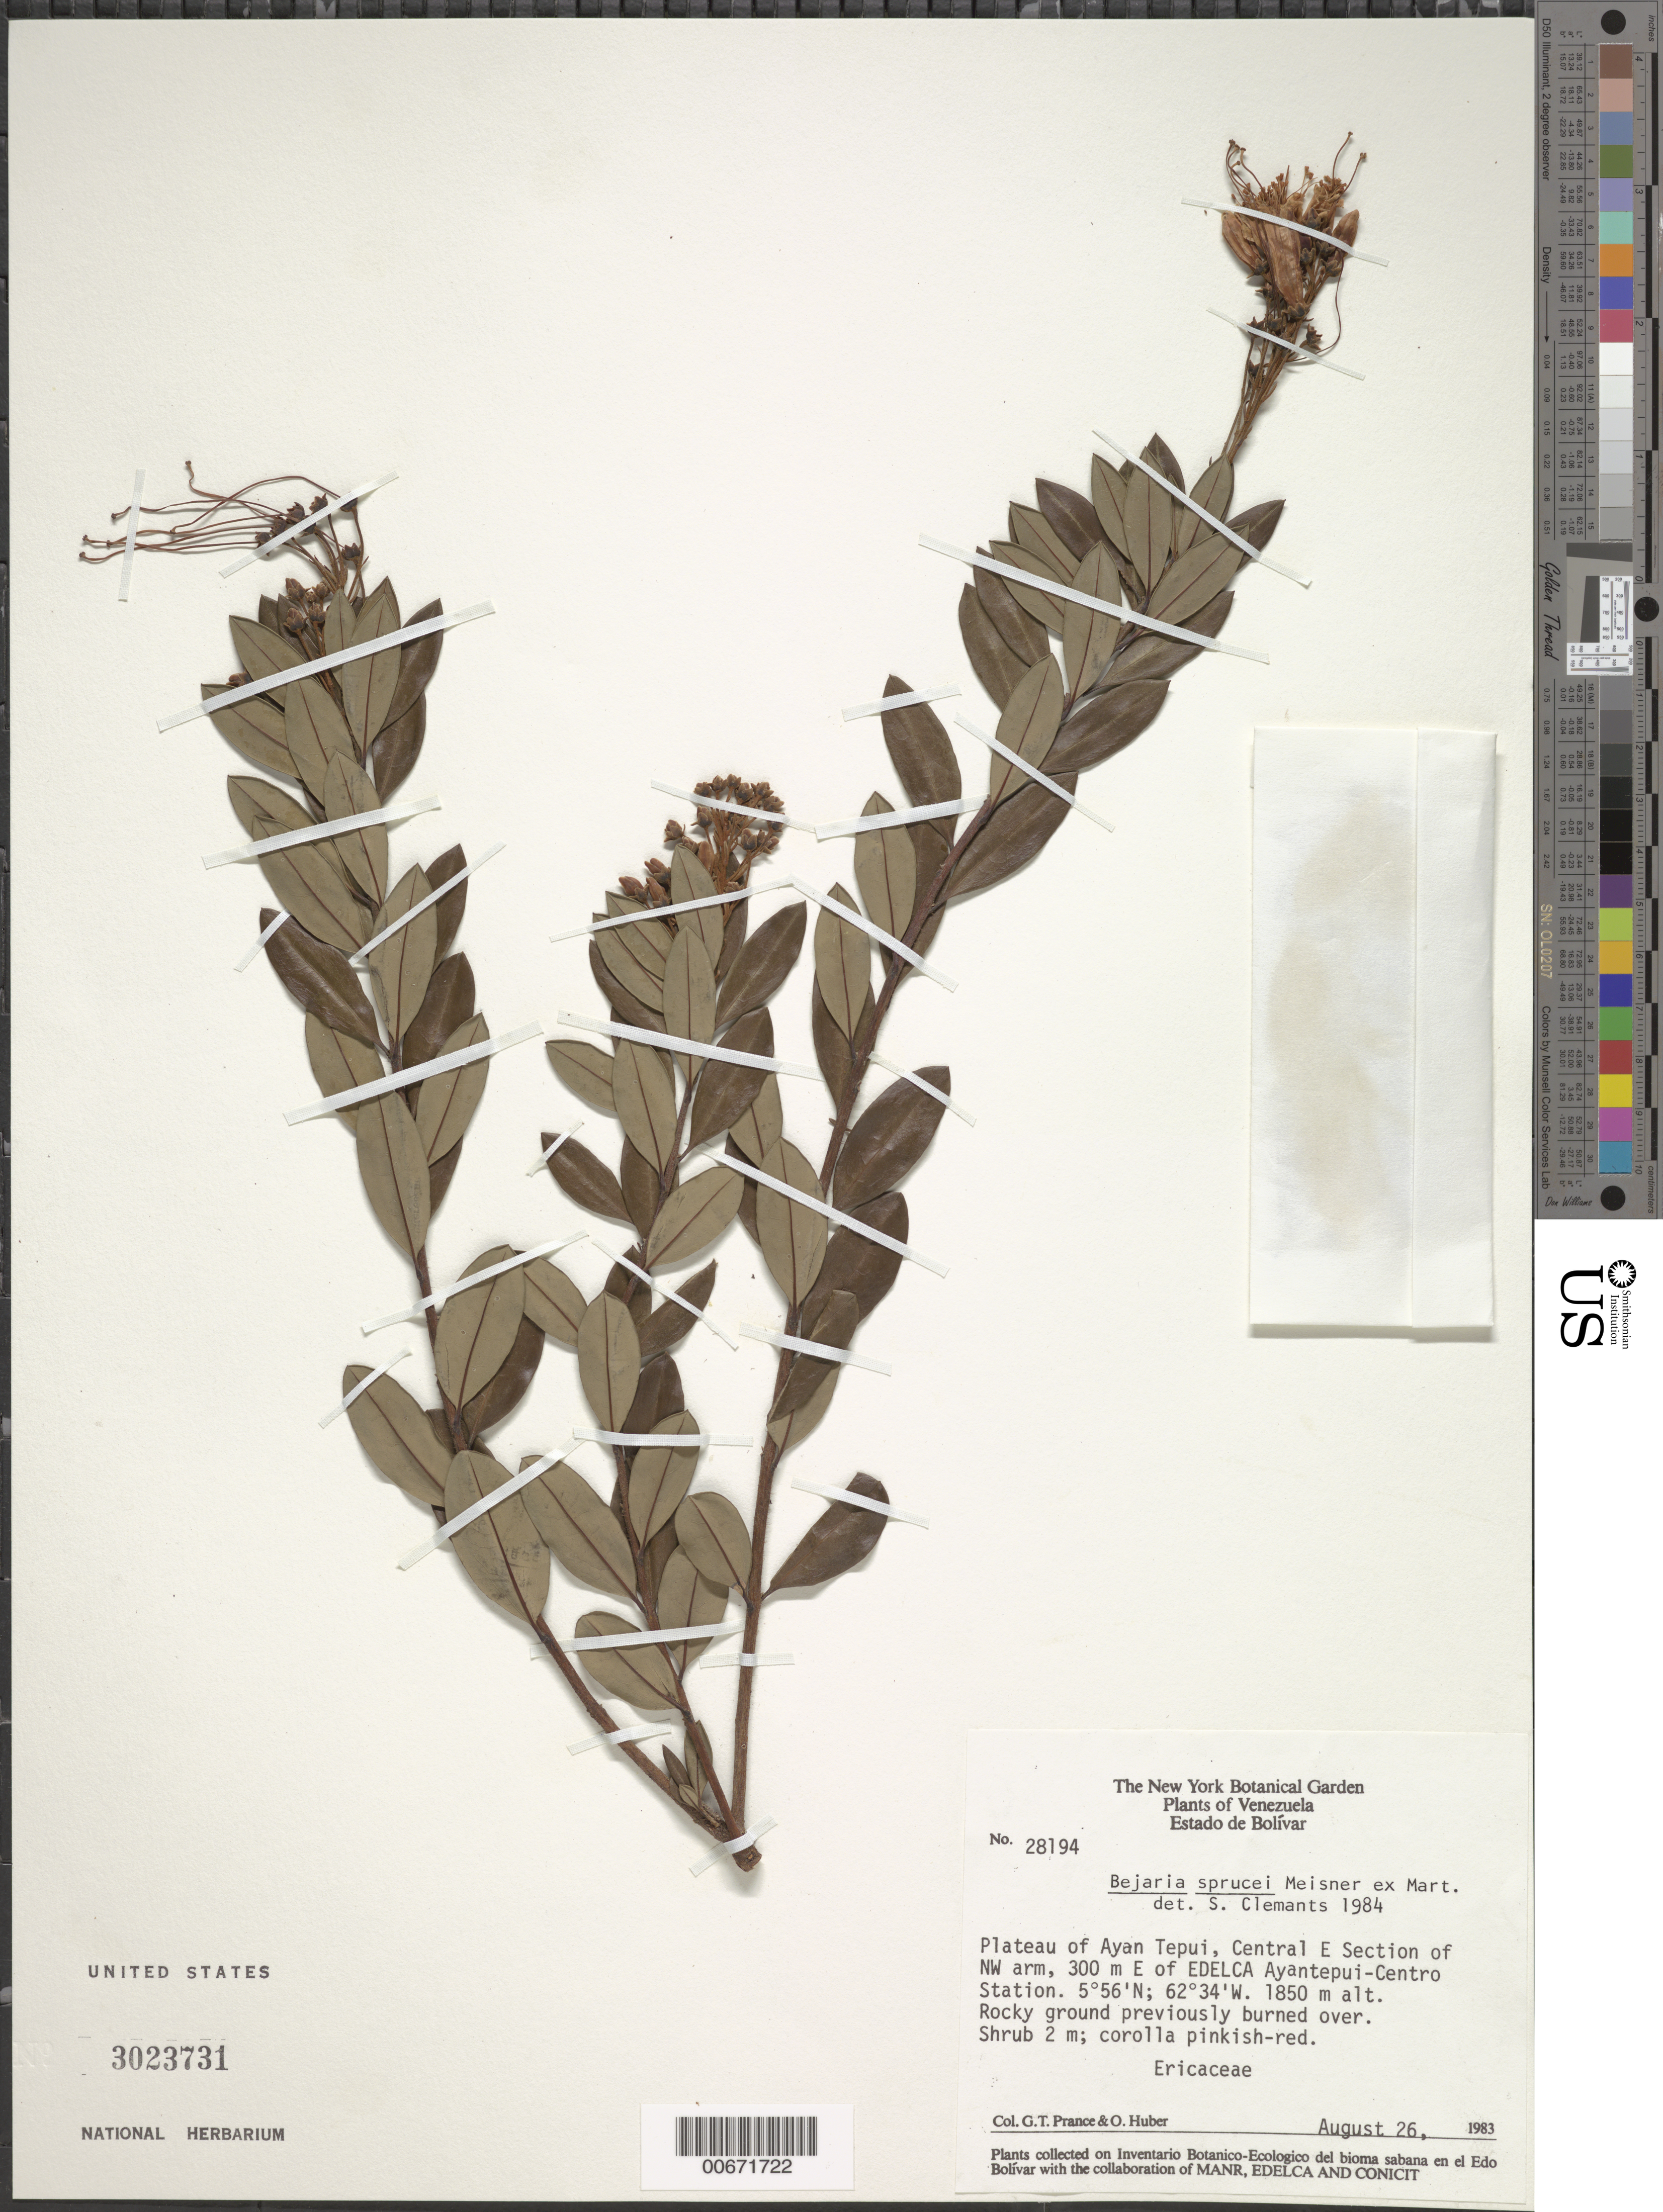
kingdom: Plantae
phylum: Tracheophyta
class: Magnoliopsida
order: Ericales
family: Ericaceae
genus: Bejaria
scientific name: Bejaria sprucei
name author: Meisn.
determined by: Clemants, S. E.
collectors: G. T. Prance & O. Huber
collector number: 28194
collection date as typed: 26-Aug-83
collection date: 1983-08-26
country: Venezuela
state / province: Bolívar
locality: Auyan tepuí plateau, 300 m E of EDELAC Aantepuí-Centro Station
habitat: Rocky ground previously burned over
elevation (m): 1850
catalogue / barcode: US 3023731